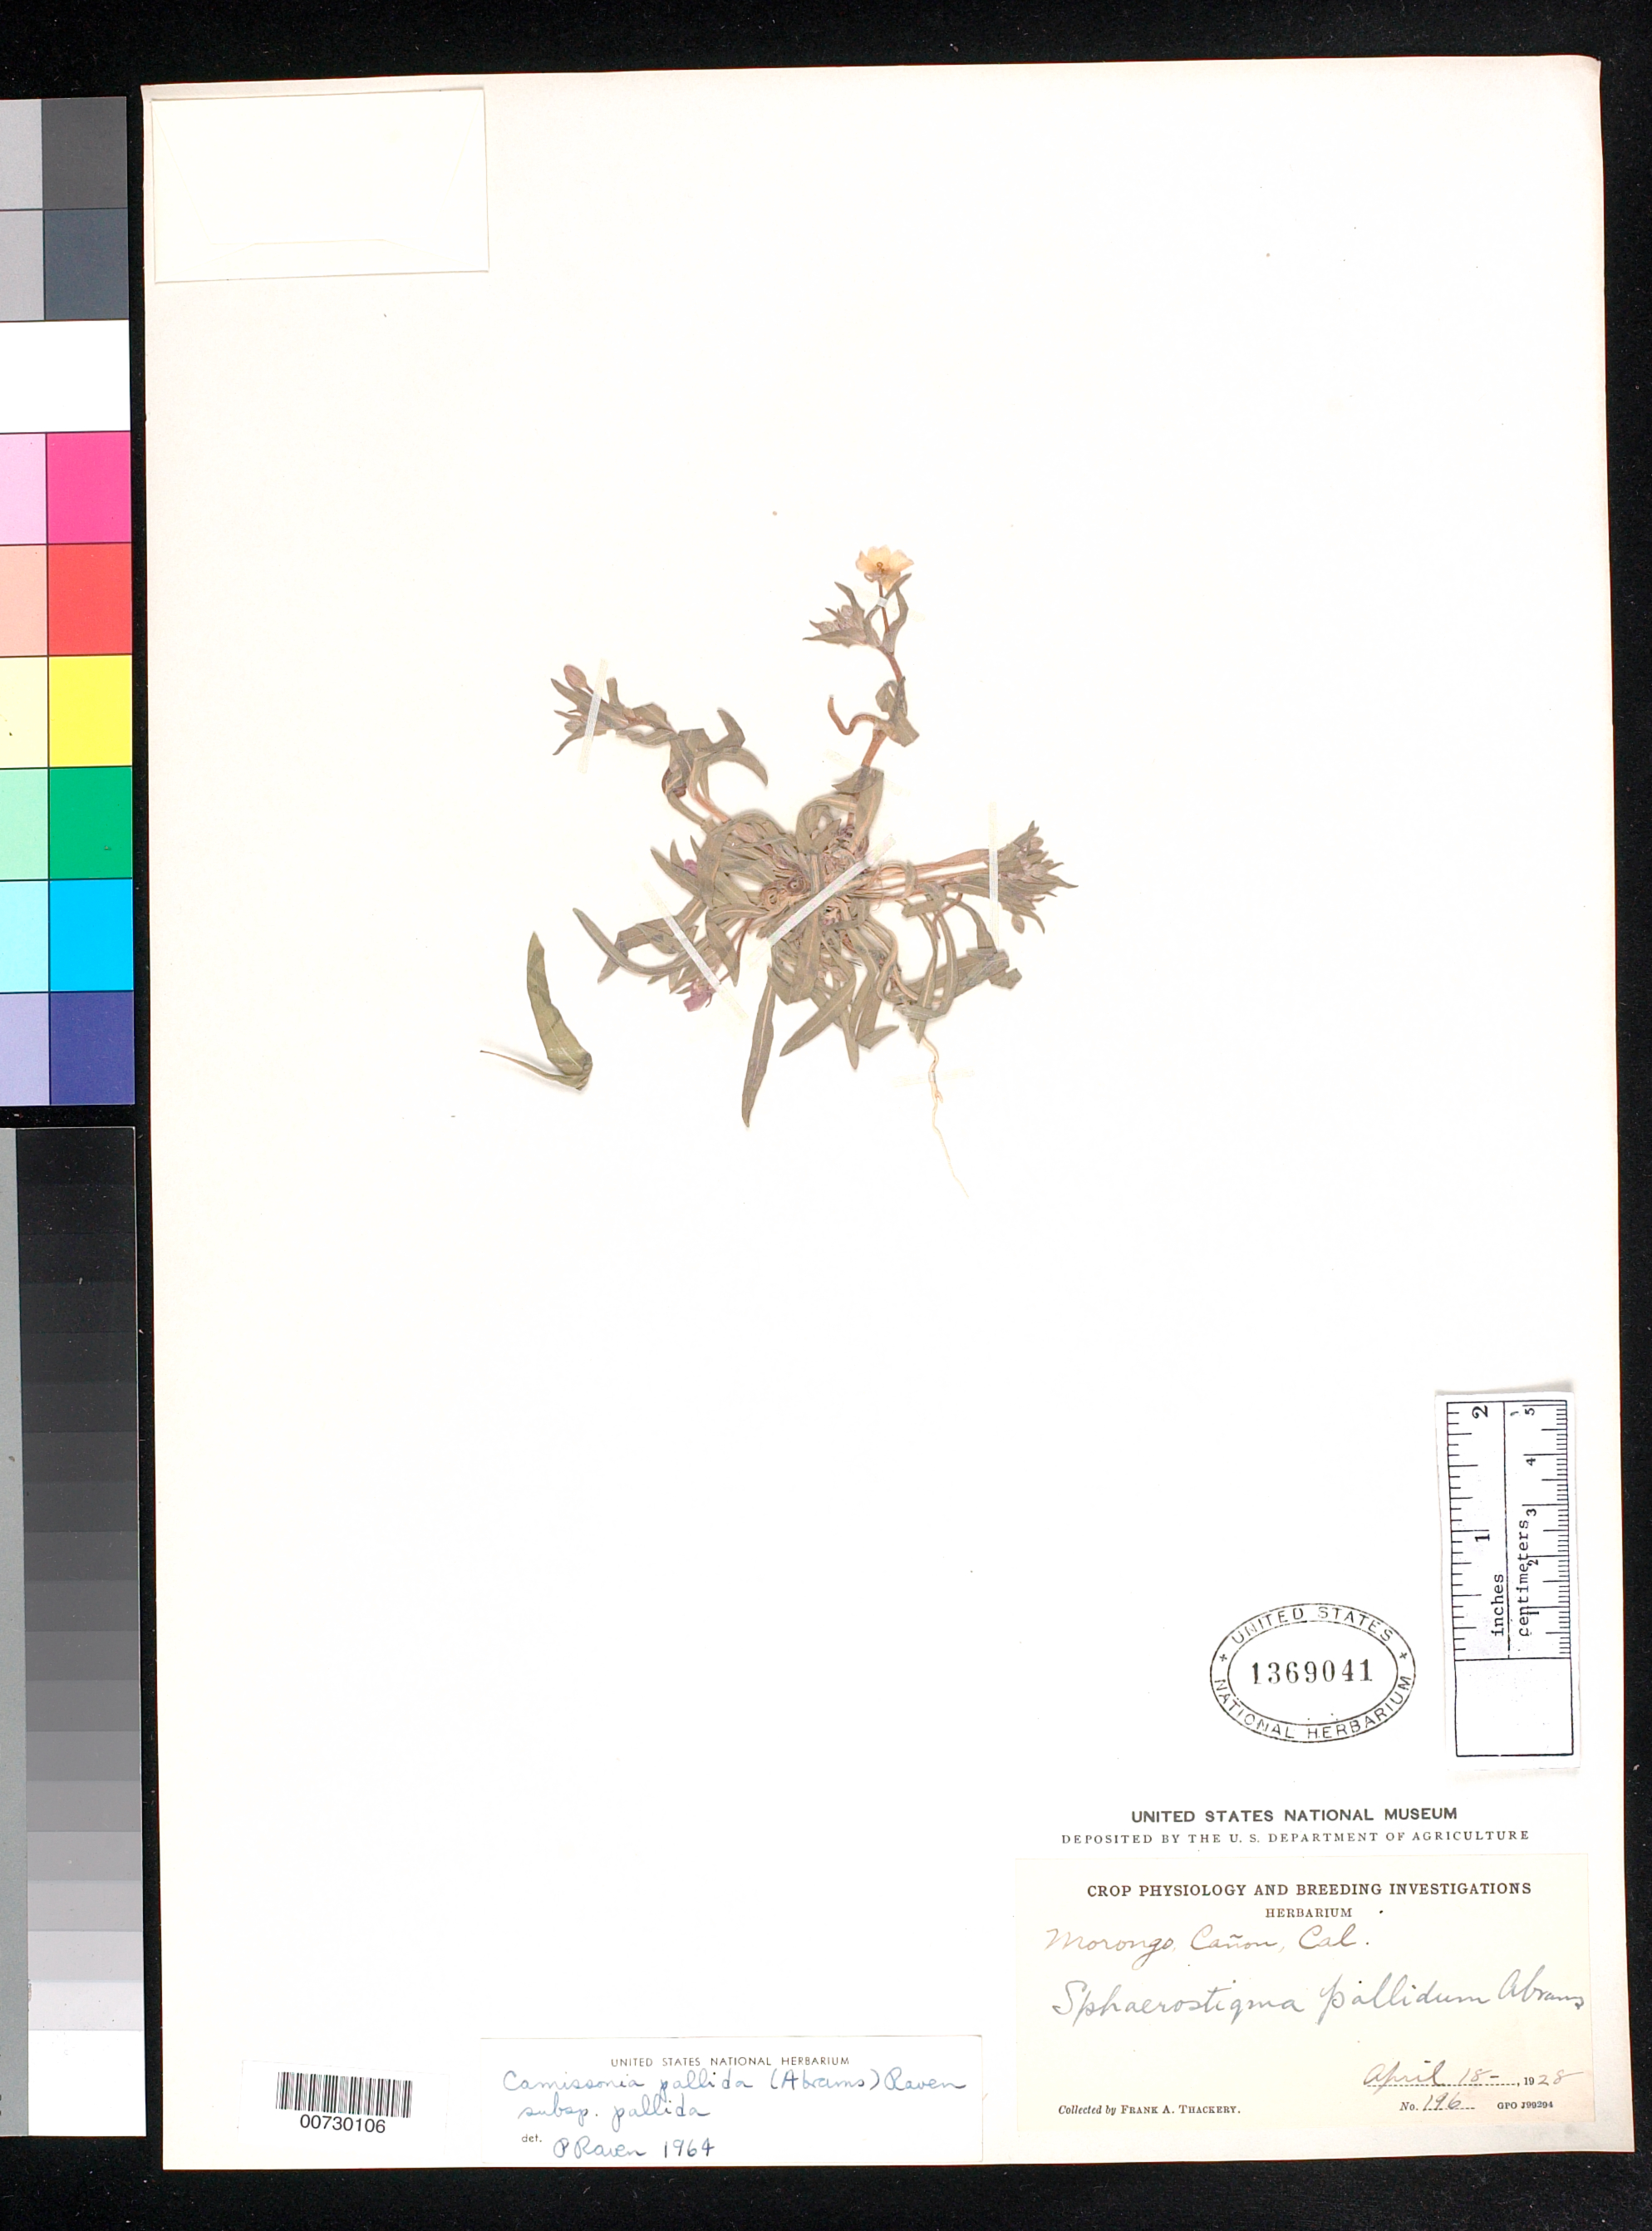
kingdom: Plantae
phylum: Tracheophyta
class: Magnoliopsida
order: Myrtales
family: Onagraceae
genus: Camissoniopsis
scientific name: Camissoniopsis pallida subsp. pallida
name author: (Abrams) W.L. Wagner & Hoch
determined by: Wagner, W. L., (BOT), Smithsonian Institution - National Museum of Natural History (UNITED STATES)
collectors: F. Thackery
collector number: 196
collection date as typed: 18 Apr 1928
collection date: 1928-04-18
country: United States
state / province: California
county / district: Riverside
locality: Morongo Cañon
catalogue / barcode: US 1369041